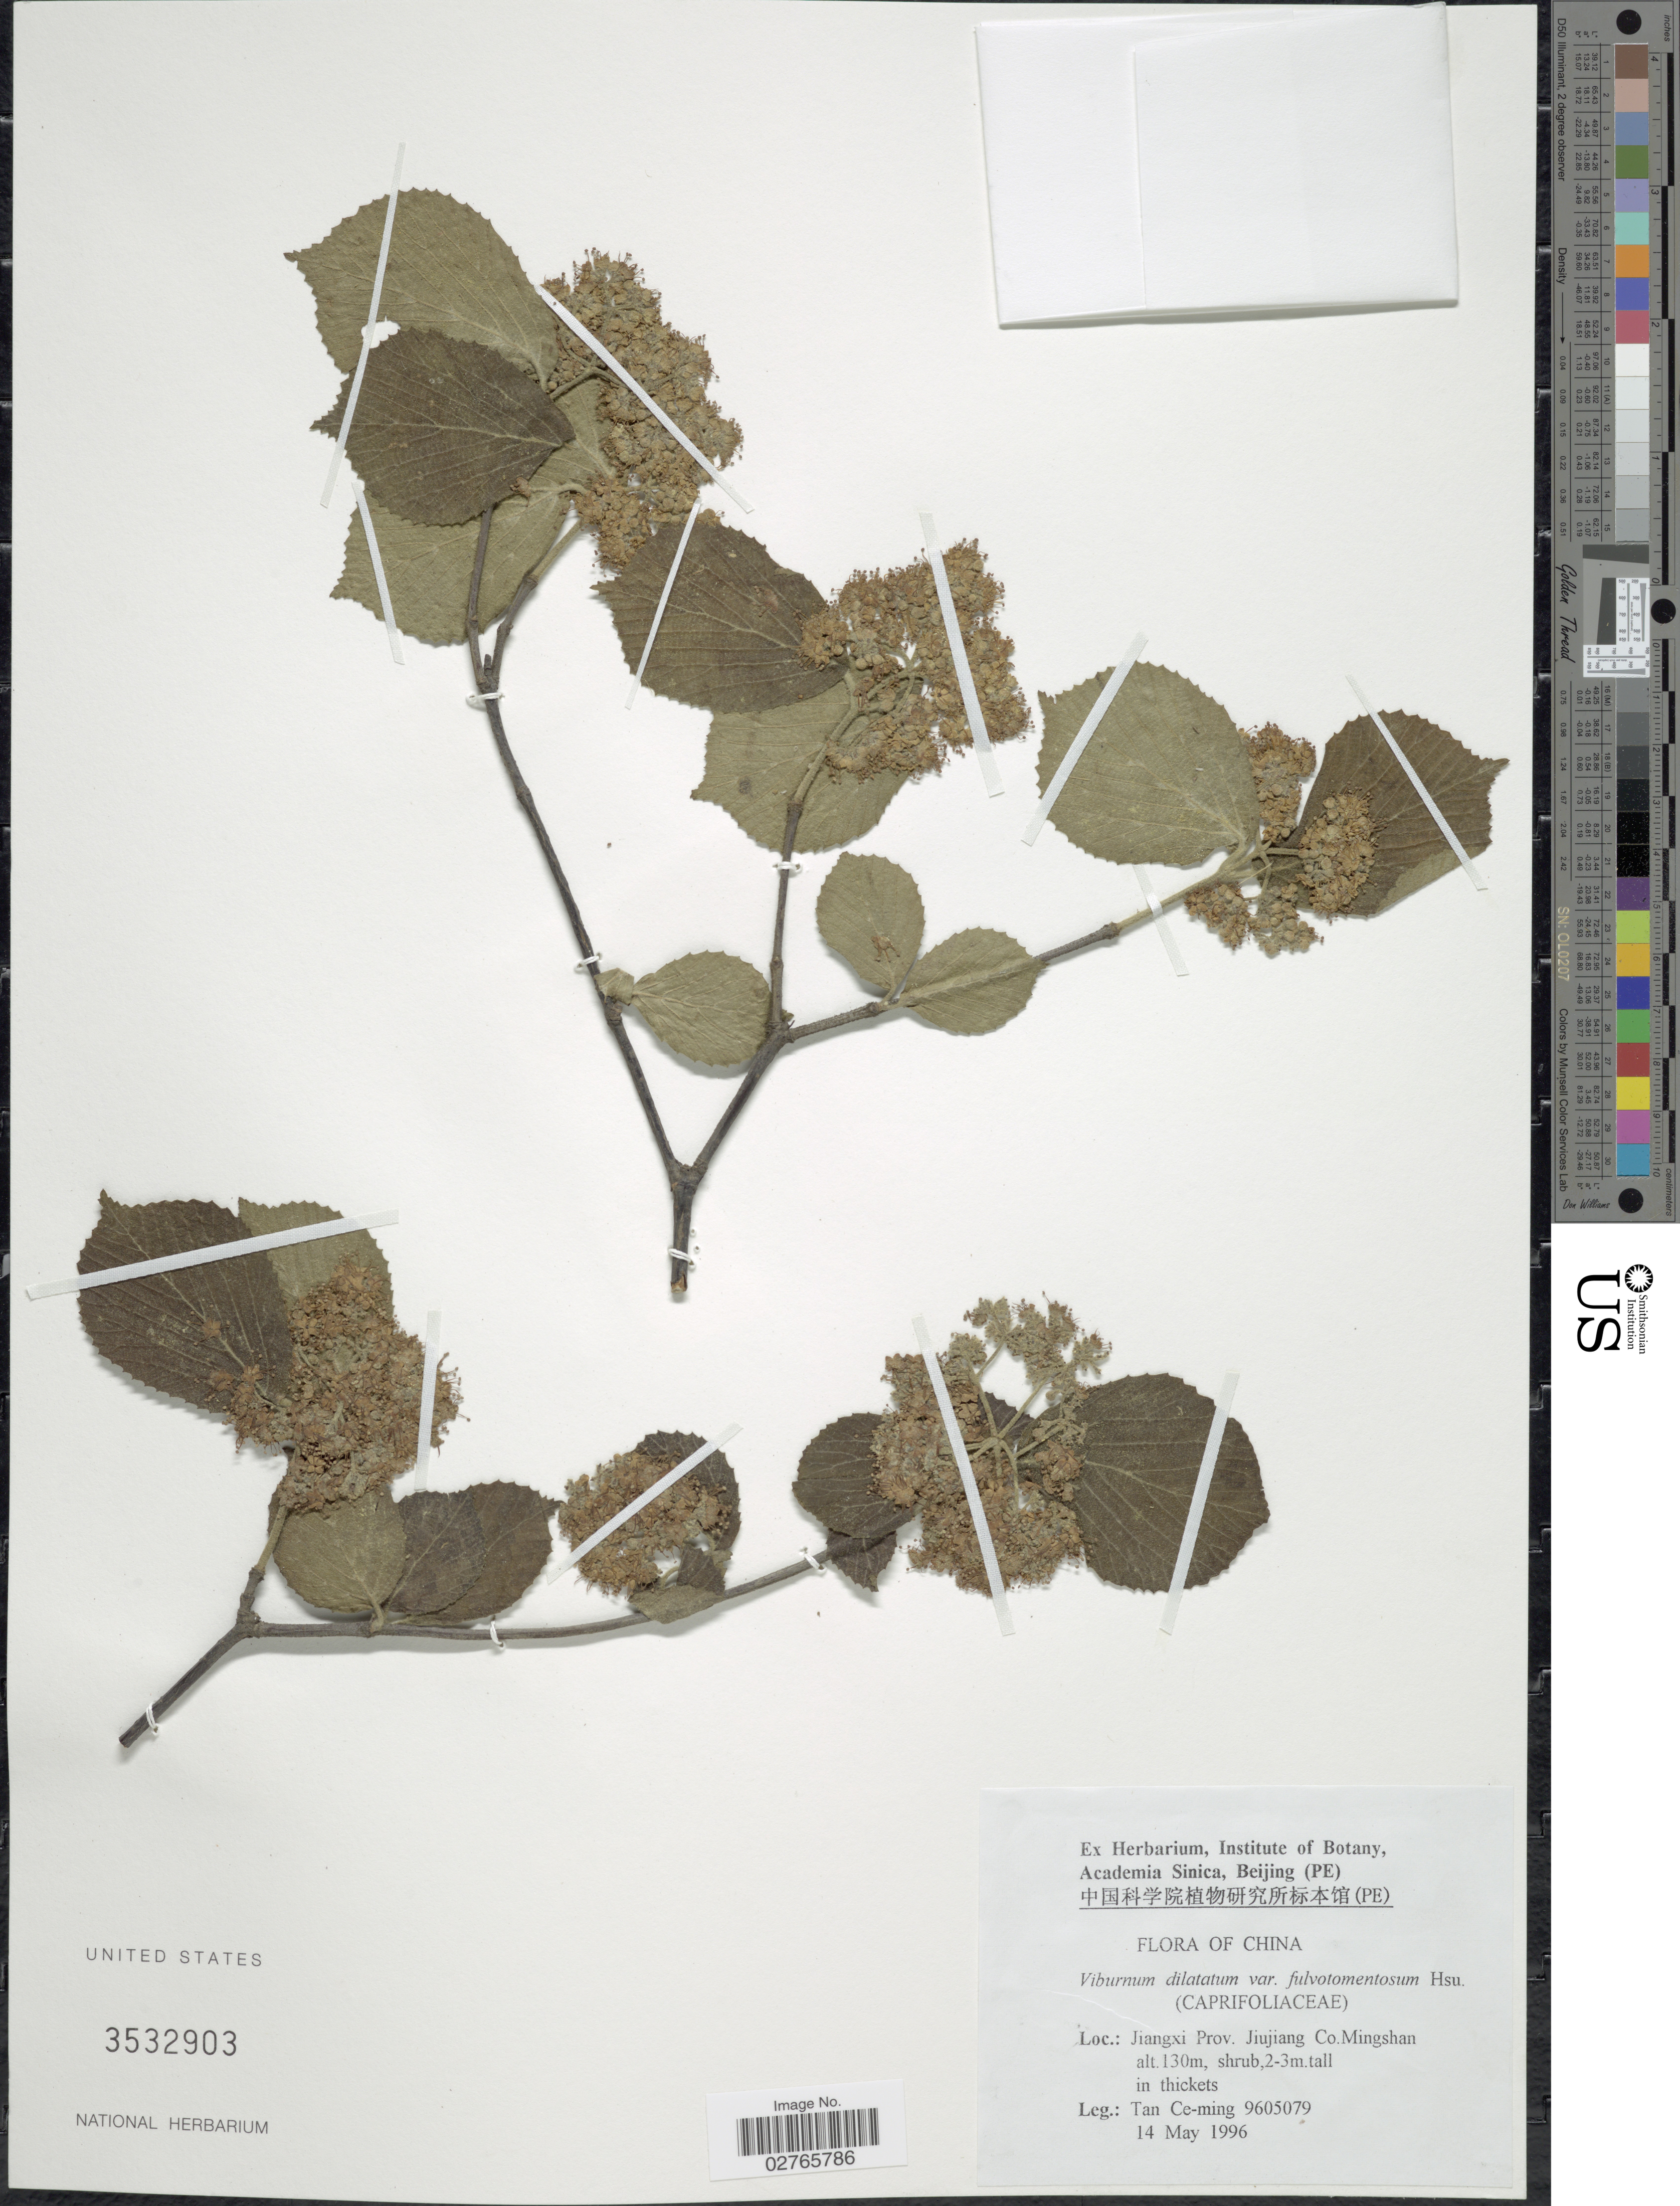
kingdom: Plantae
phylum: Tracheophyta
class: Magnoliopsida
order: Dipsacales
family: Viburnaceae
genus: Viburnum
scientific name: Viburnum dilatatum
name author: Thunb.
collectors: T. Ce-ming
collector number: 9605079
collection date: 1996-05-14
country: China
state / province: Jiangxi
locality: Jiujiang Co.Mingshan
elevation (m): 130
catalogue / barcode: US 3532903